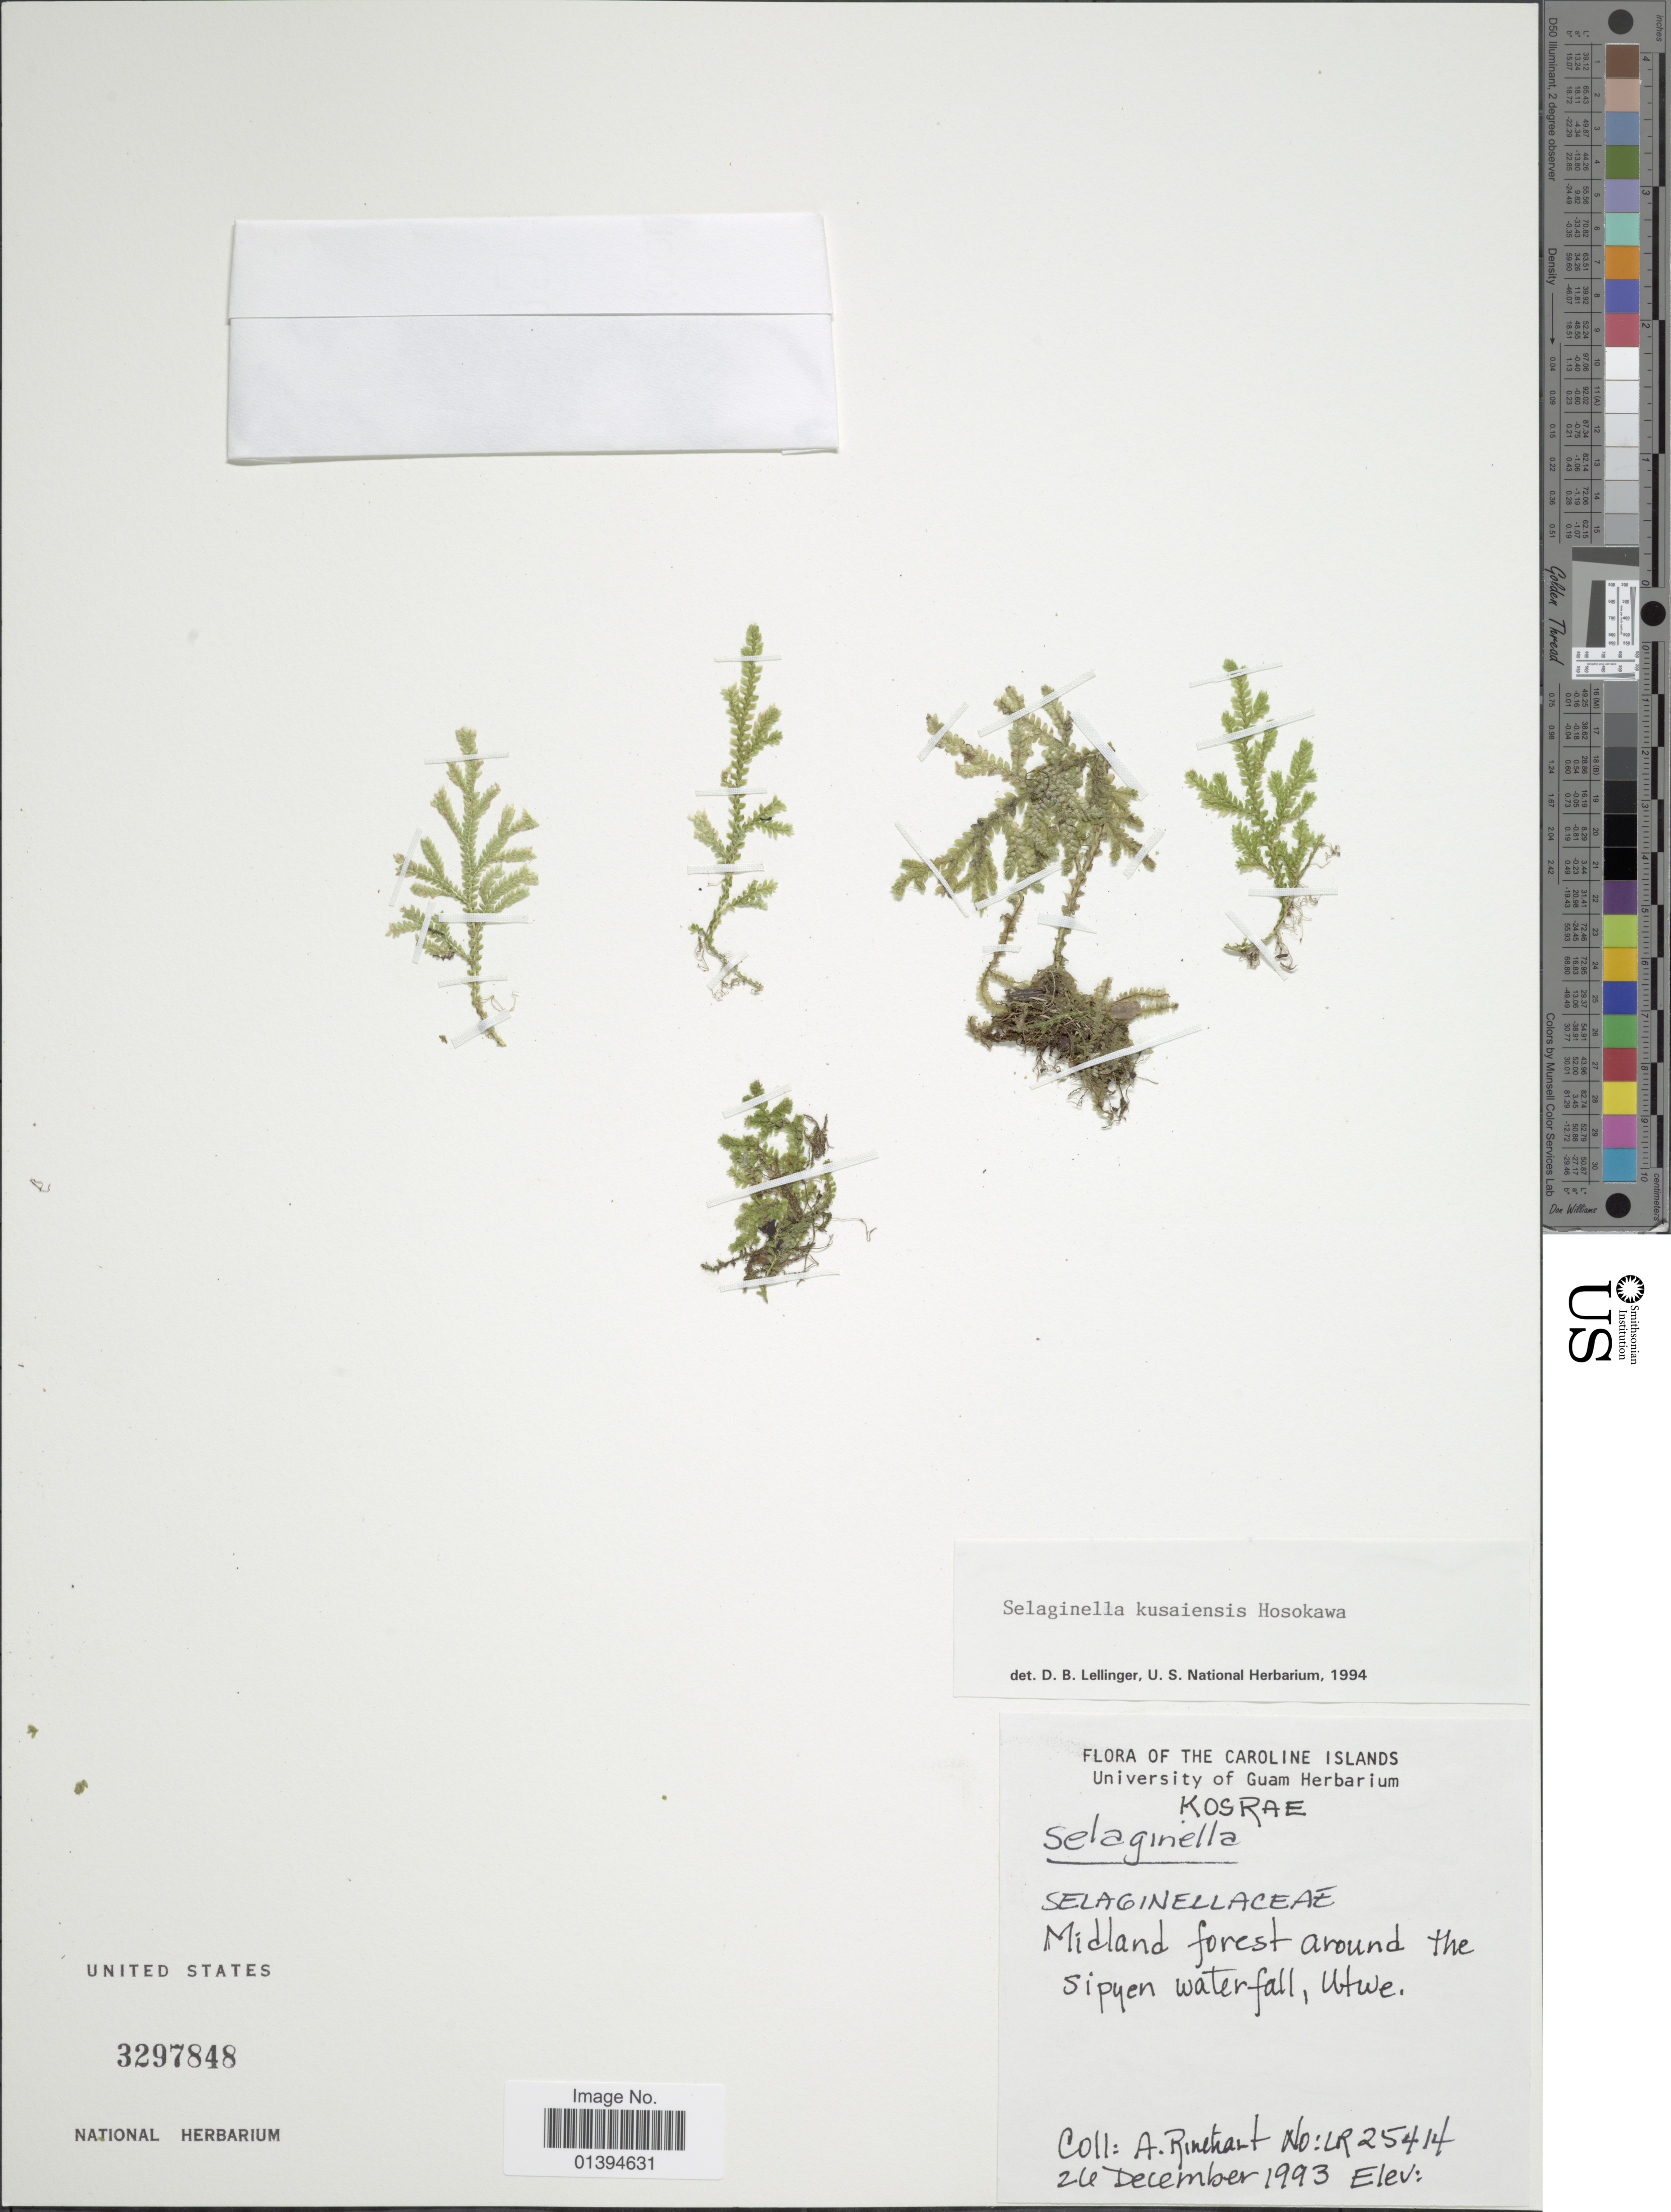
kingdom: Plantae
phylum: Tracheophyta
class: Lycopodiopsida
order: Selaginellales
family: Selaginellaceae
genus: Selaginella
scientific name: Selaginella kusaiensis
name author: Hosok.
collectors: A. Rinehart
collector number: LR25414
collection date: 1993-12-26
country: Micronesia, Federated States of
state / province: Kosrae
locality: Midland forest around the Sipyen waterfall, Utwe, Caroline Islands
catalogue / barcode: US 3297848